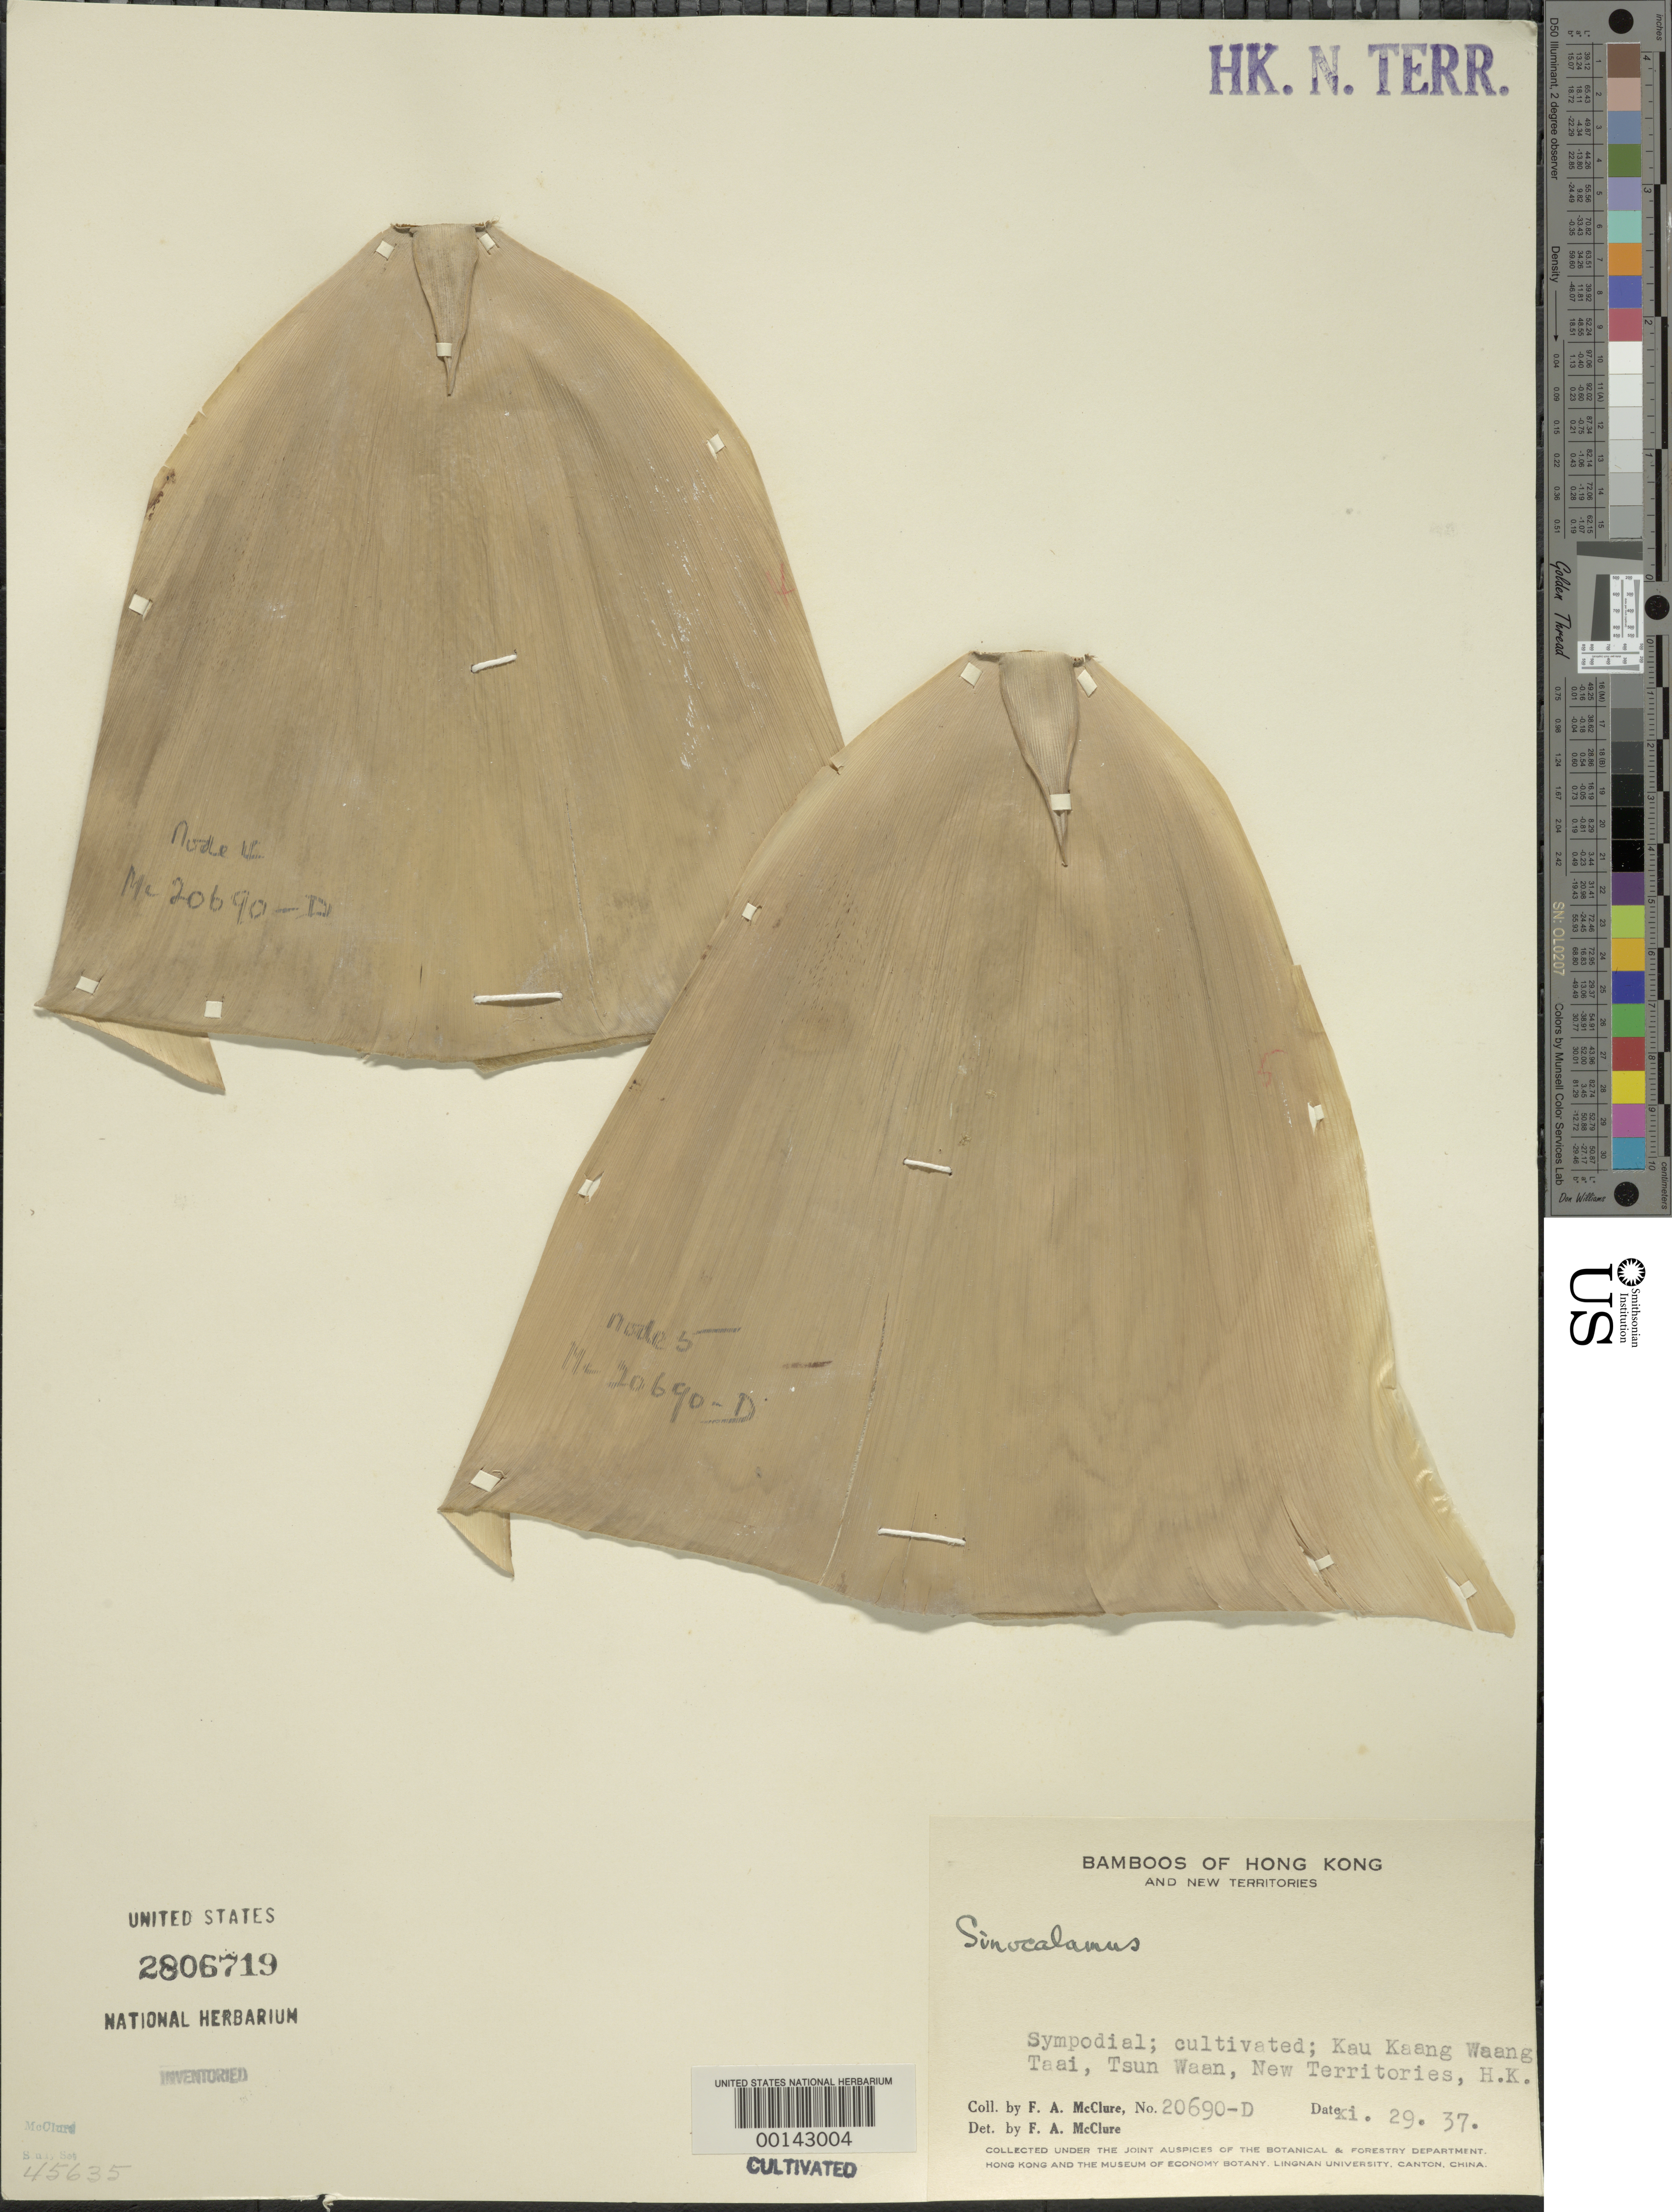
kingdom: Plantae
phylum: Tracheophyta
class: Liliopsida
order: Poales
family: Poaceae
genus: Sinocalamus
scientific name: Sinocalamus sp.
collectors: F. A. McClure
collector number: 20690 D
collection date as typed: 29 Nov 1937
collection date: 1937-11-29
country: China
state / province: Hong Kong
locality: Tsun waan, kau kaang waang taai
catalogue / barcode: US 2806719